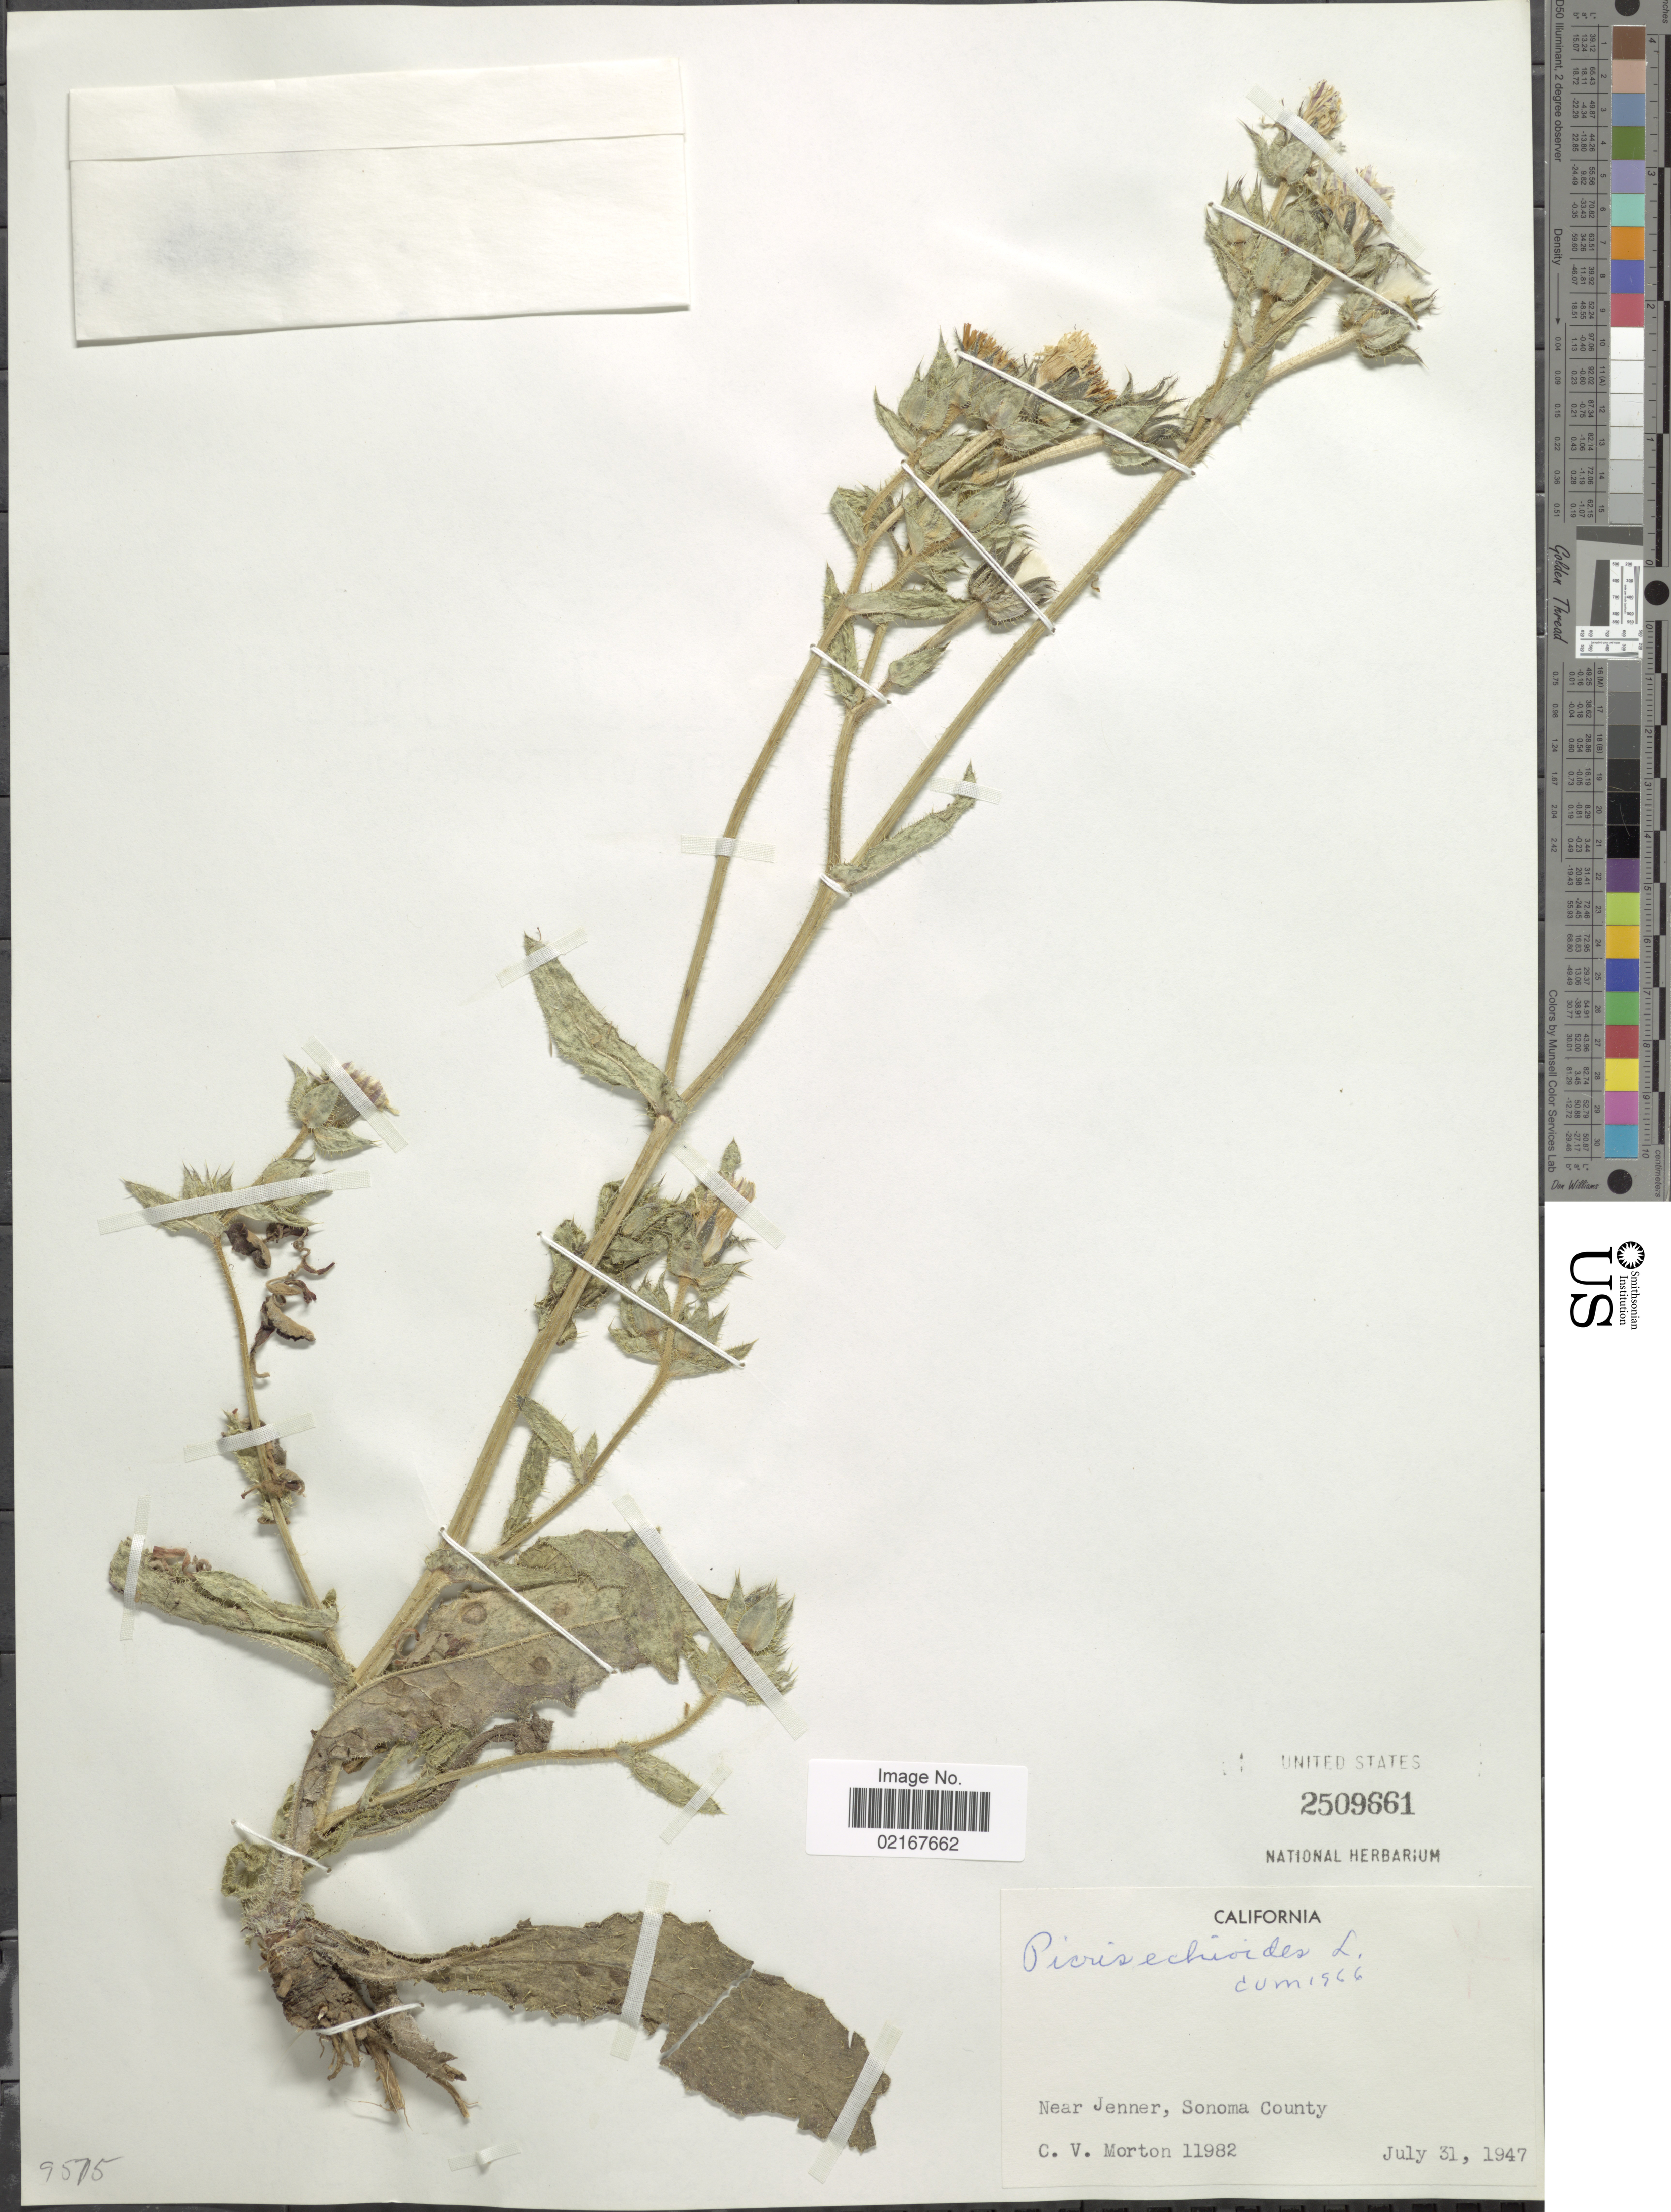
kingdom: Plantae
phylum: Tracheophyta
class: Magnoliopsida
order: Asterales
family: Asteraceae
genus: Helminthotheca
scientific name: Helminthotheca echioides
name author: (L.) Holub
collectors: C. V. Morton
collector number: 11982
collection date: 1947-07-31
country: United States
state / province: California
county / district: Sonoma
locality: Near Jenner, Sonoma County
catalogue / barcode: US 2509661